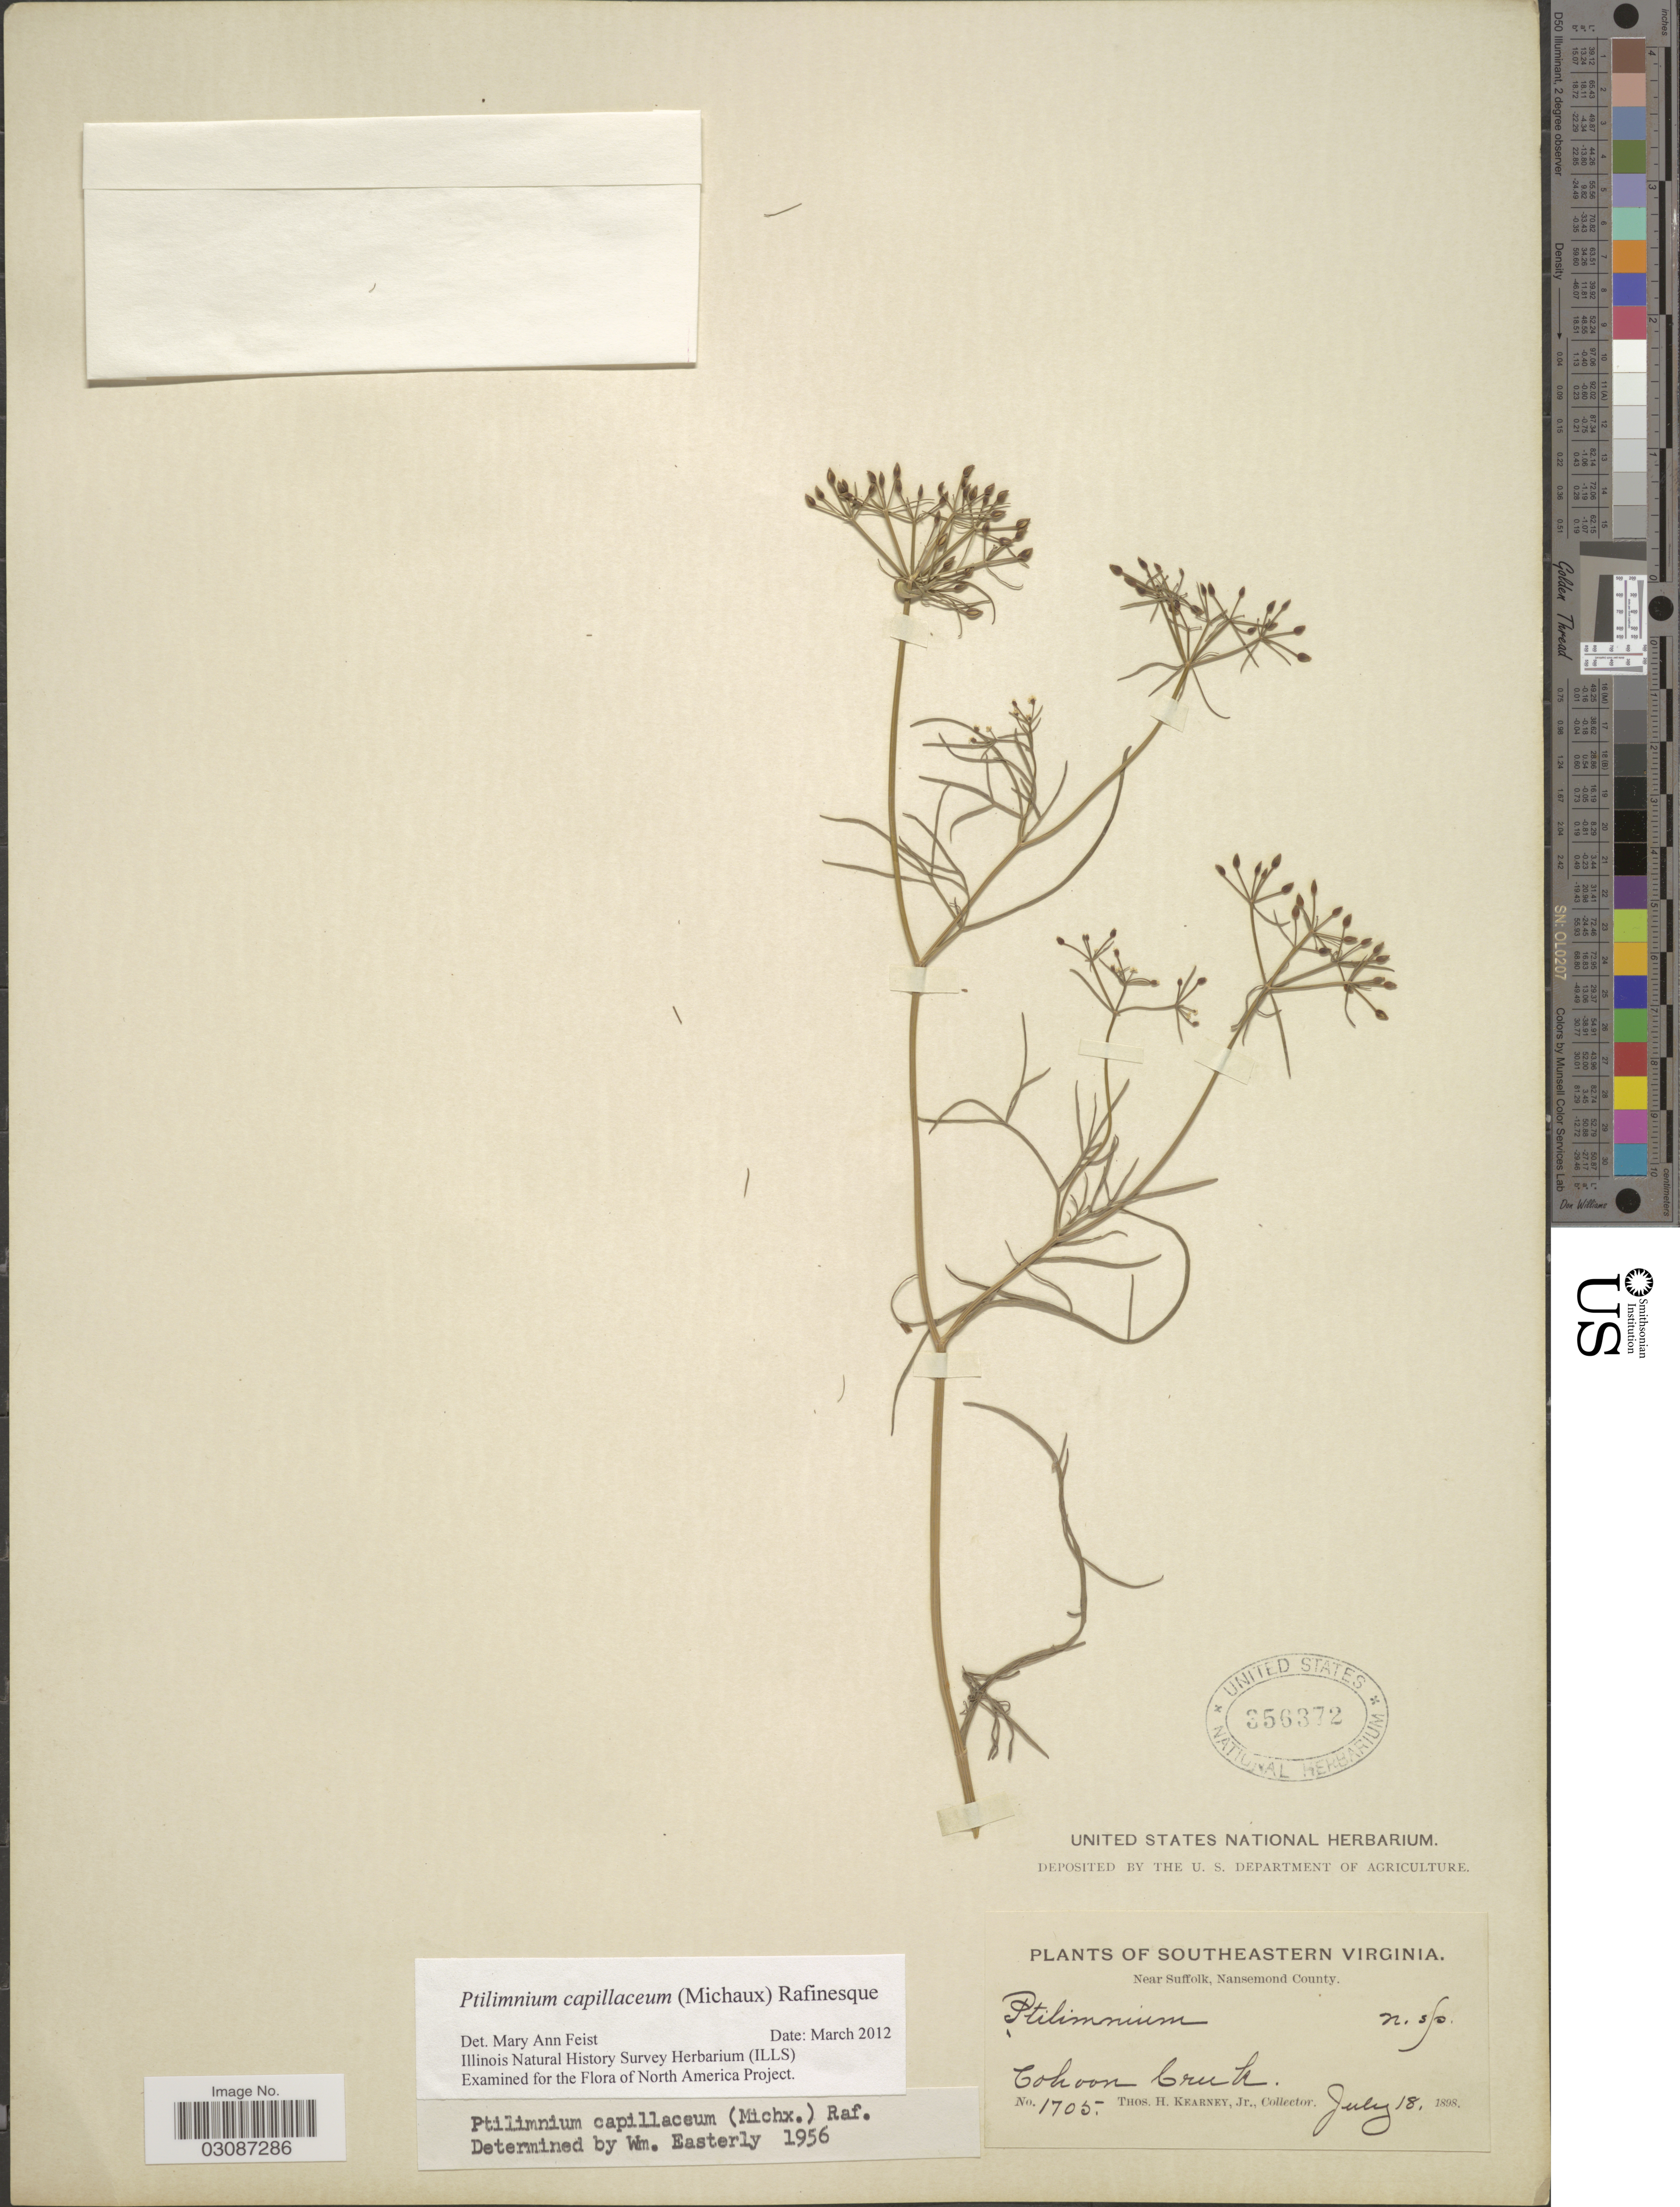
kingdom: Plantae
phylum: Tracheophyta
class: Magnoliopsida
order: Apiales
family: Apiaceae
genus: Ptilimnium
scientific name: Ptilimnium capillaceum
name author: (Michx.) Raf.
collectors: T. H. Kearney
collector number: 1705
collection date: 1898-07-18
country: United States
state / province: Virginia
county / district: City of Suffolk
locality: Southeastern Virginia. Near Suffolk, Nansemond County. Cohoon Creek.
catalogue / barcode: US 356372